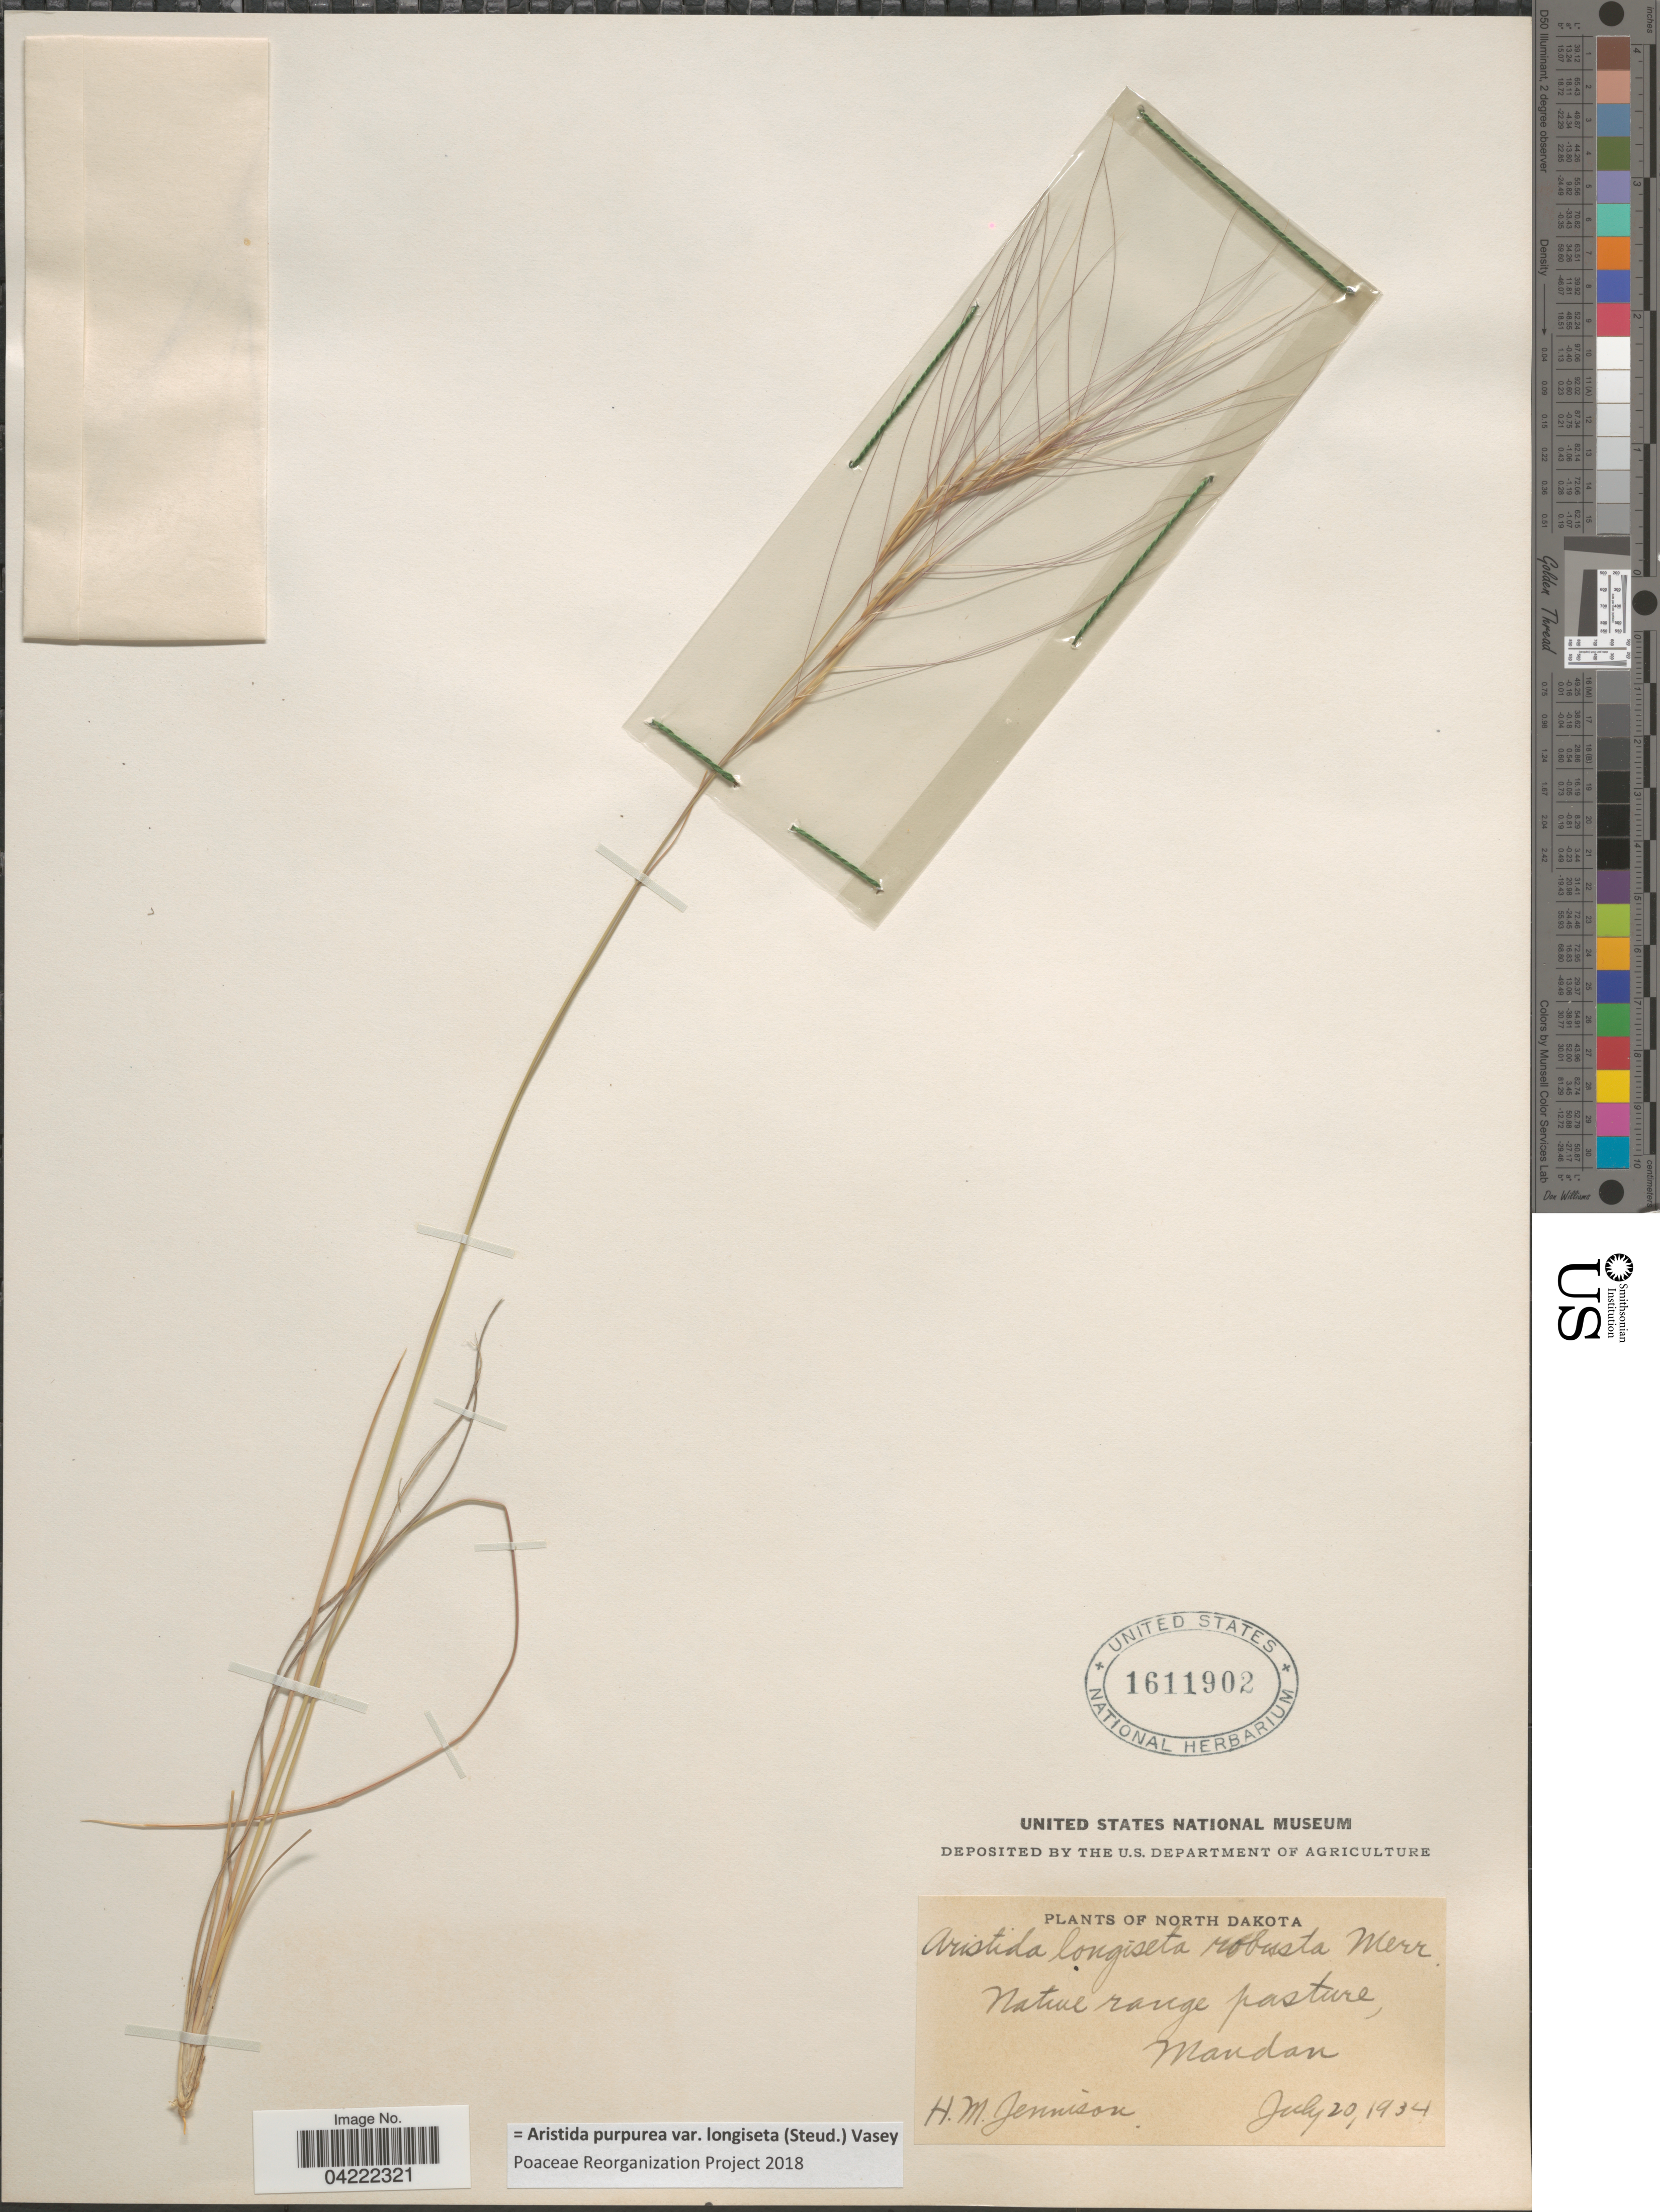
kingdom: Plantae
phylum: Tracheophyta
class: Liliopsida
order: Poales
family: Poaceae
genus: Aristida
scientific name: Aristida purpurea var. longiseta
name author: (Steud.) Vasey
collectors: H. Jennison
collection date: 1934-07-20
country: United States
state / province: North Dakota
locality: Nature range pasture, Mandan.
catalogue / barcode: US 1611902